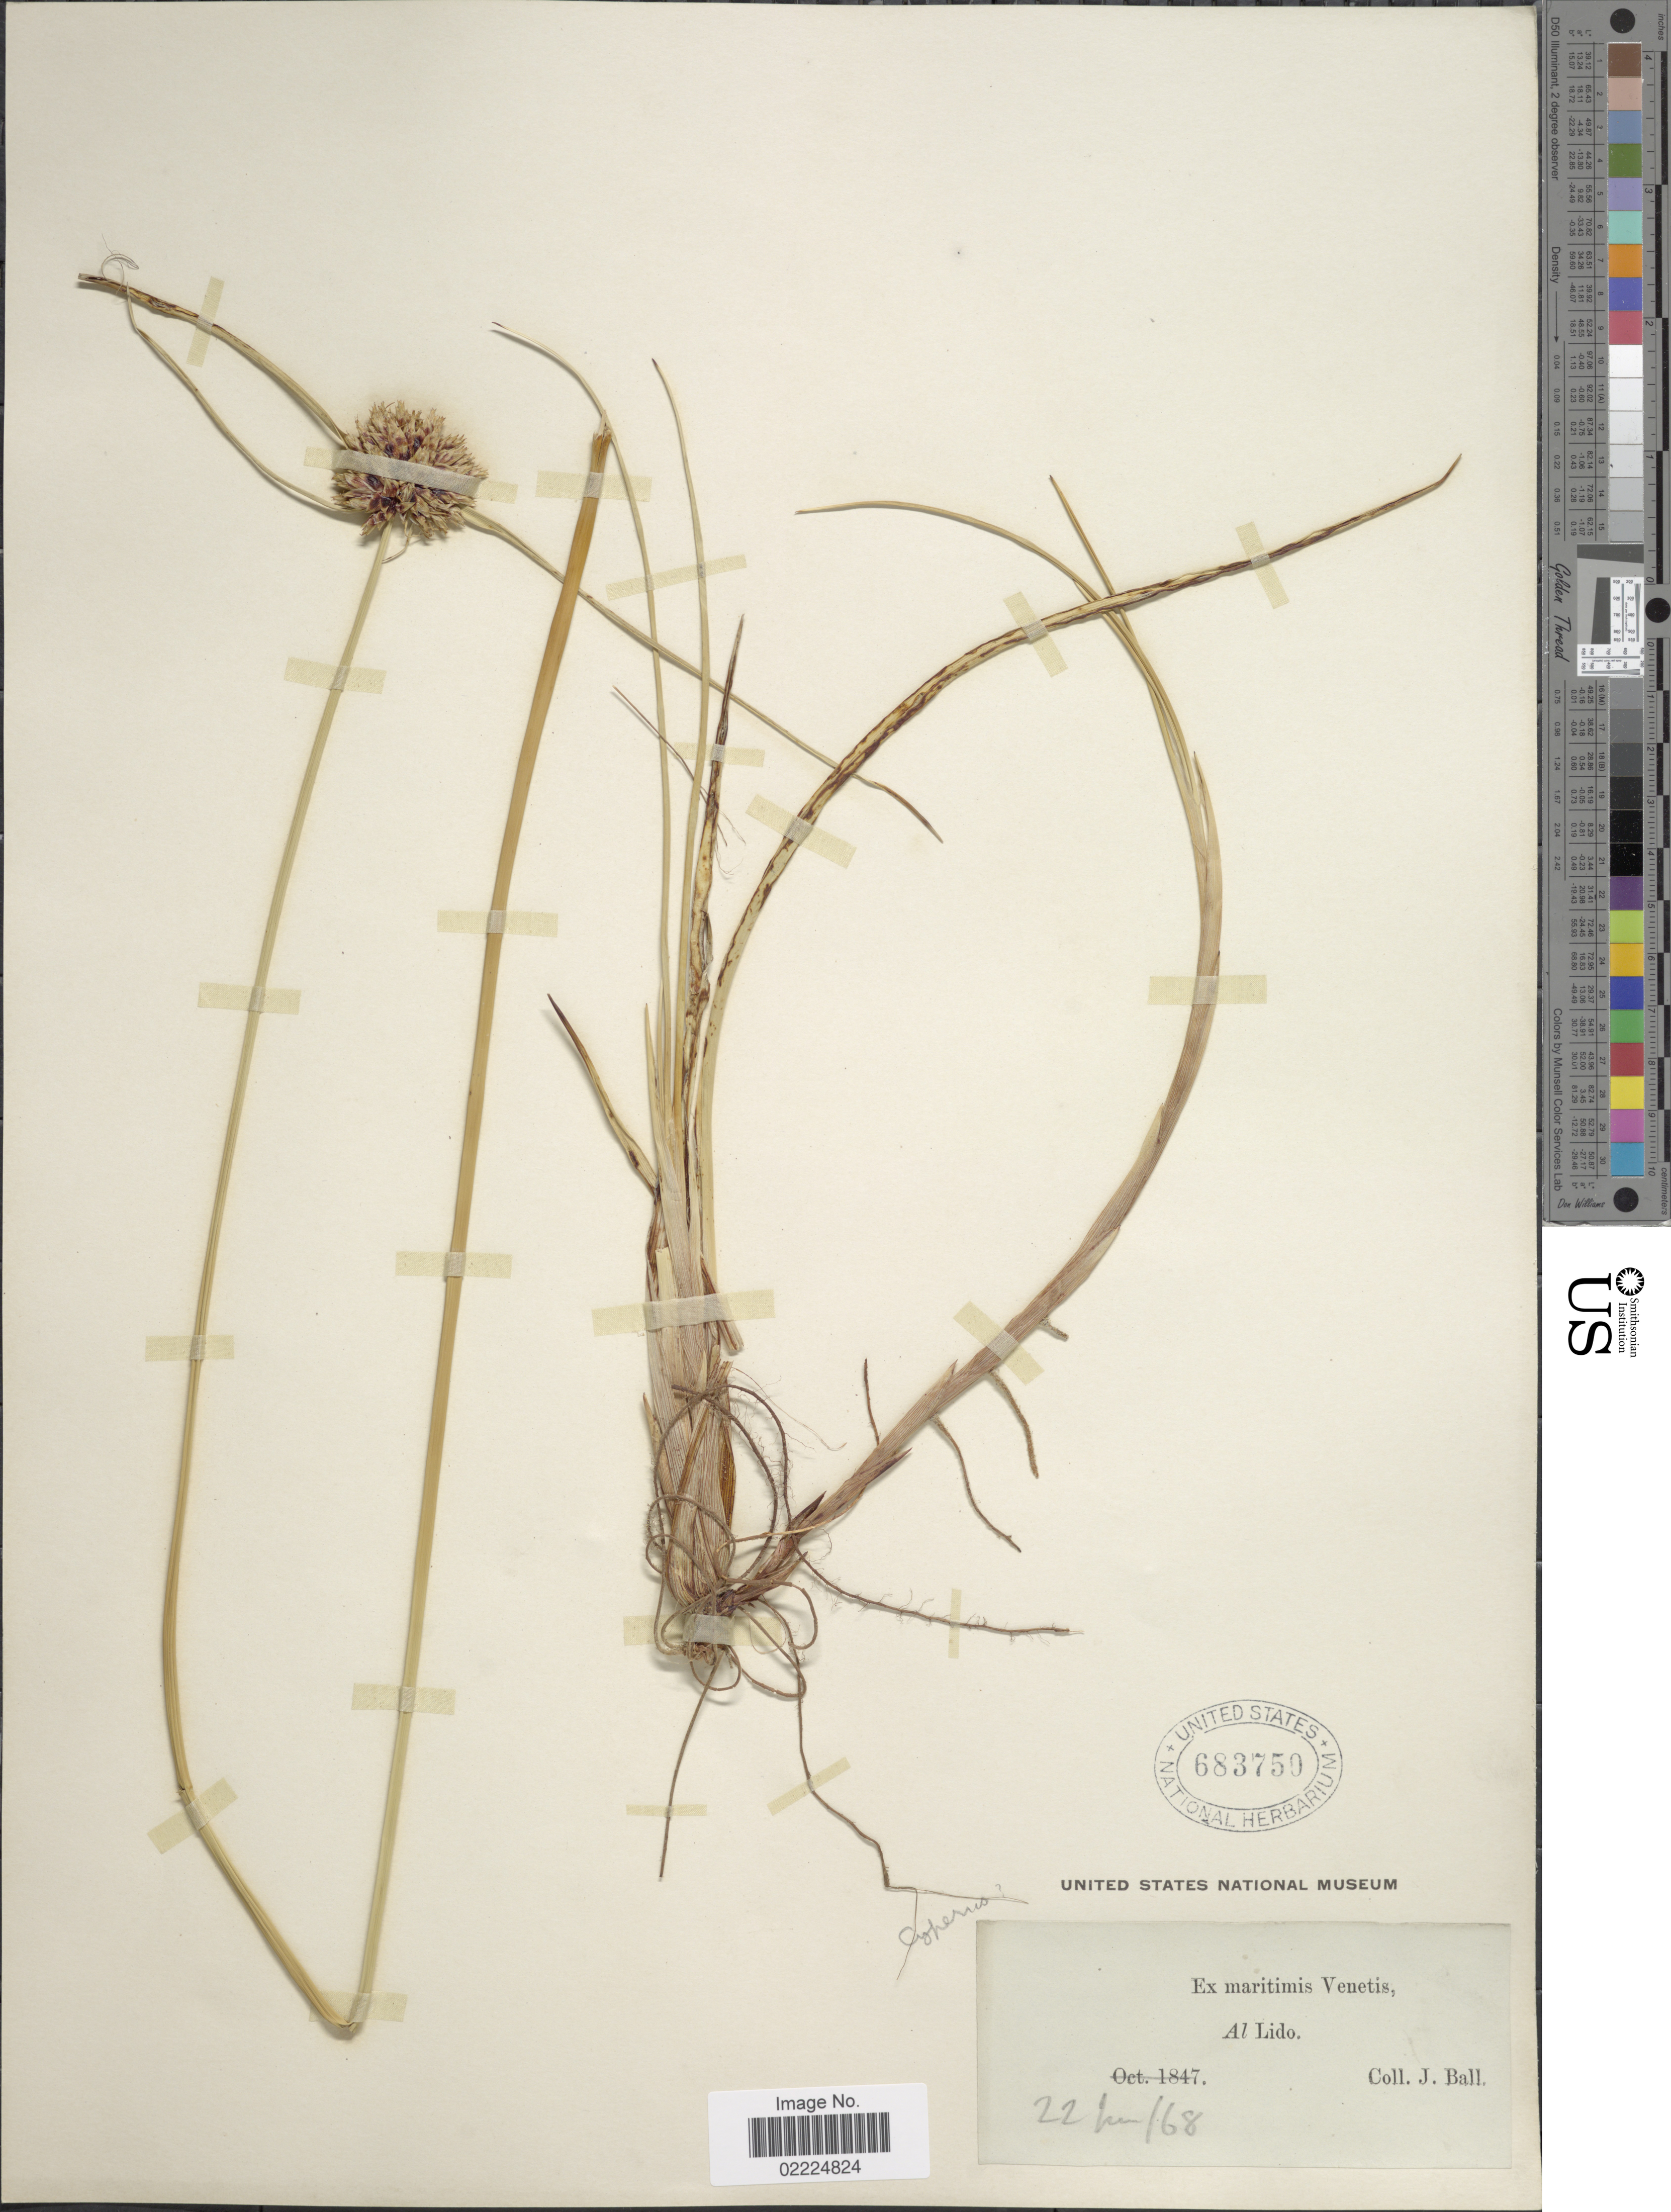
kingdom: Plantae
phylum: Tracheophyta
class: Liliopsida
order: Poales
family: Cyperaceae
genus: Cyperus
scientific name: Cyperus capitatus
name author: Vand.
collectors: J. Ball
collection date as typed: Transcribed d/m/y: 22/6/68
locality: Al Lido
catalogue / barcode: US 683750